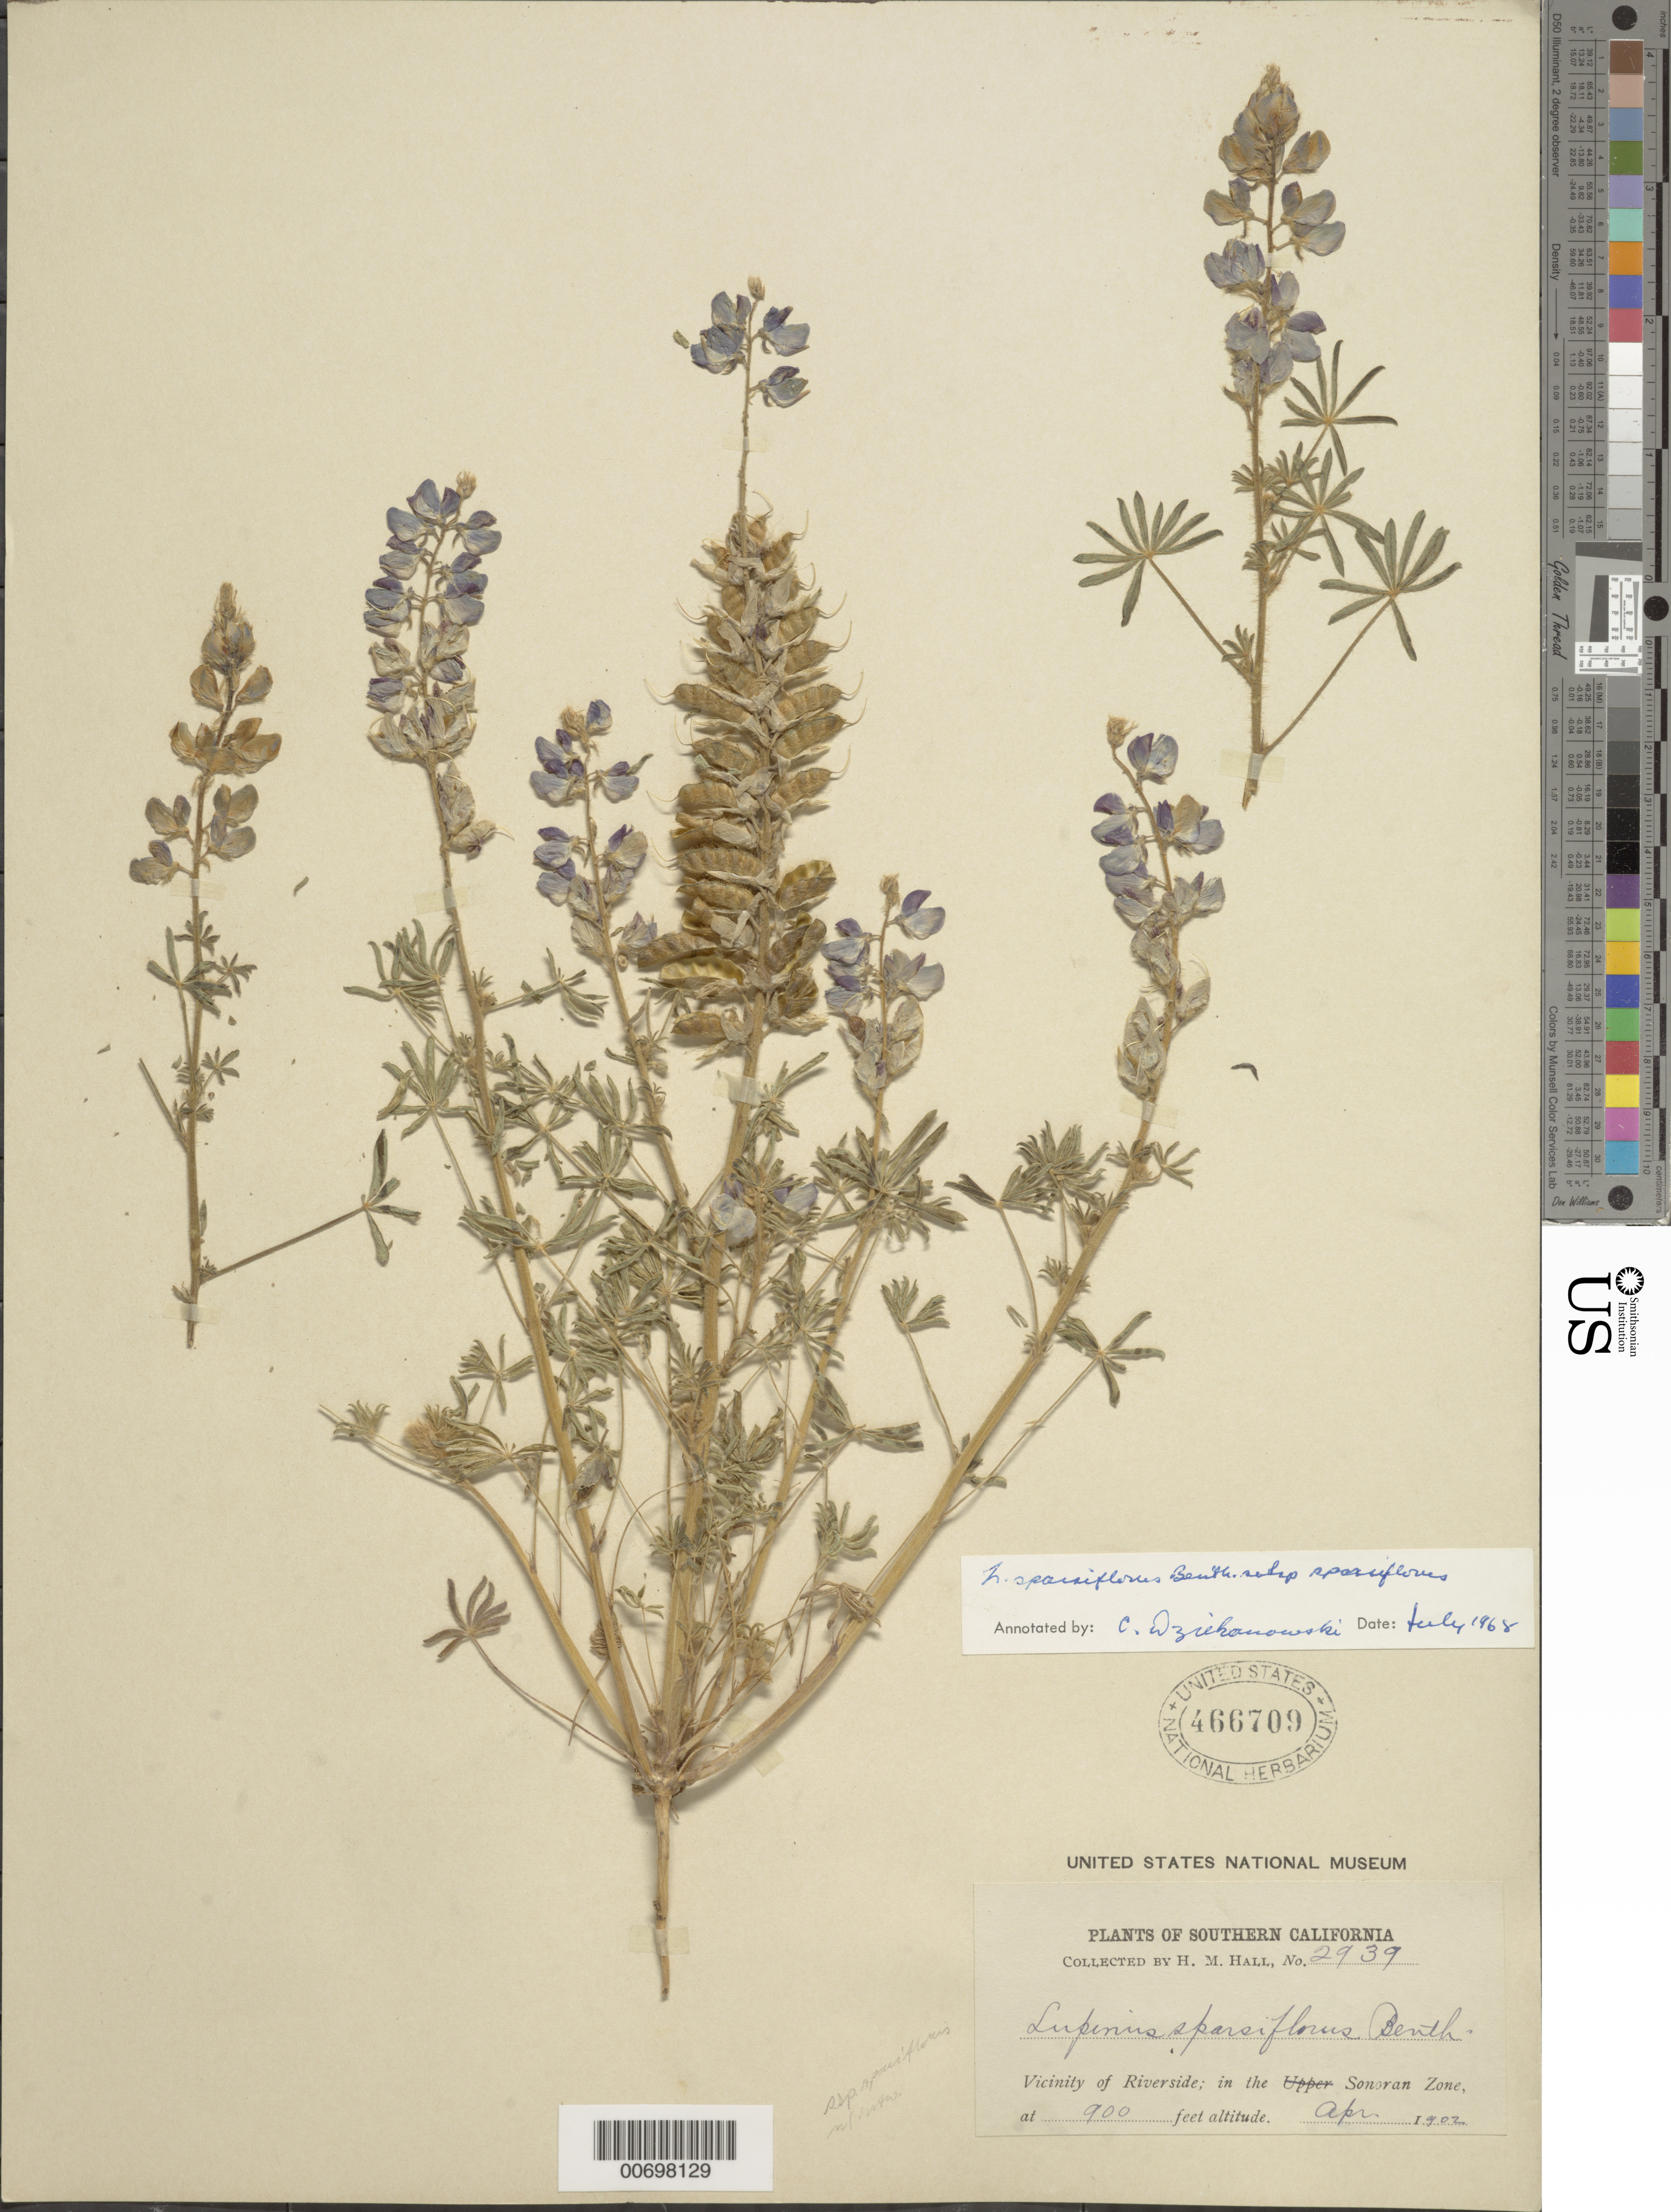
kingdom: Plantae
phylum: Tracheophyta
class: Magnoliopsida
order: Fabales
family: Fabaceae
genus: Lupinus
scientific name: Lupinus sparsiflorus subsp. sparsiflorus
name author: Benth.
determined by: Dziekanowski, C. T.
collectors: H. M. Hall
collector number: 2939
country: United States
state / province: California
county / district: Riverside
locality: Vicinity of Riverside.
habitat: In the Sonoran Zone.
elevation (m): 274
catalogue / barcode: US 466709